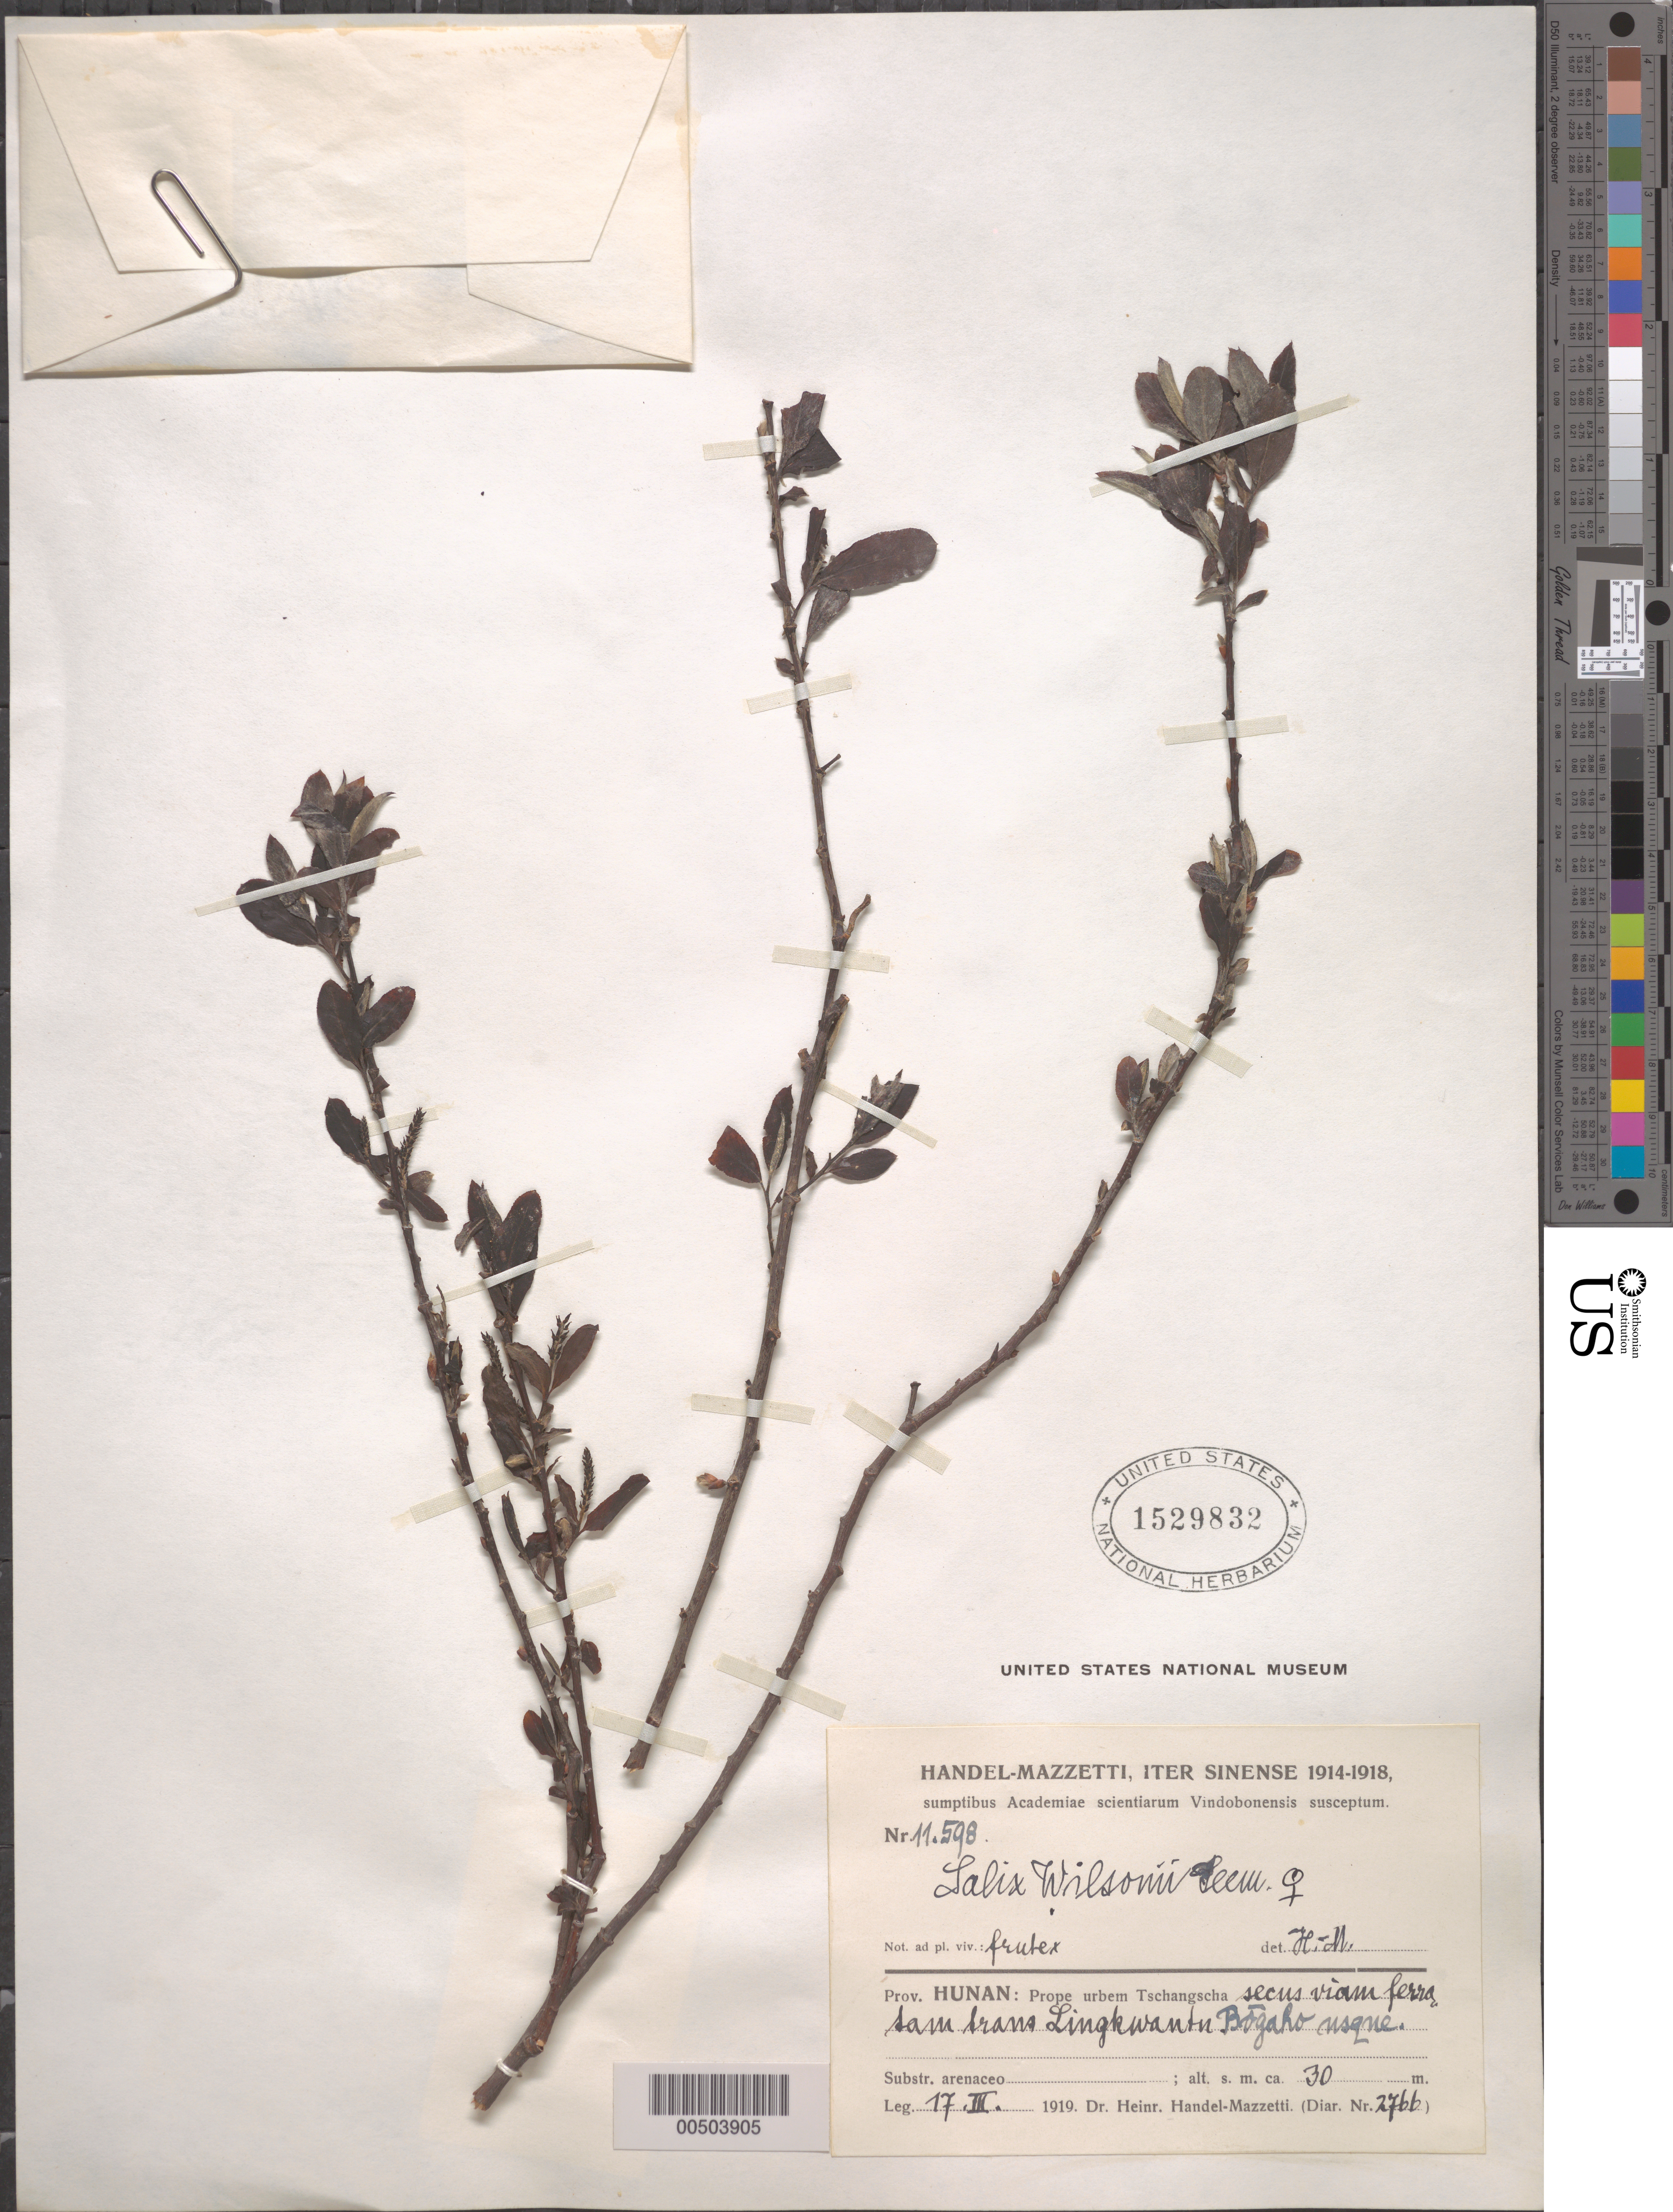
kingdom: Plantae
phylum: Tracheophyta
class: Magnoliopsida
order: Malpighiales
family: Salicaceae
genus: Salix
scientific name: Salix wilsonii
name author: Seemen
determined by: Handel-Mazzetti, Heinrich R. E.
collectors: H. Handel-Mazzetti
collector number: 11.598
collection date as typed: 17 Mar 1919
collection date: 1919-03-17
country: China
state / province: Hunan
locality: Prope urbem Tschangscha secus viam ferra, sam sram Lingkwantn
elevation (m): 30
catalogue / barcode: US 1529832